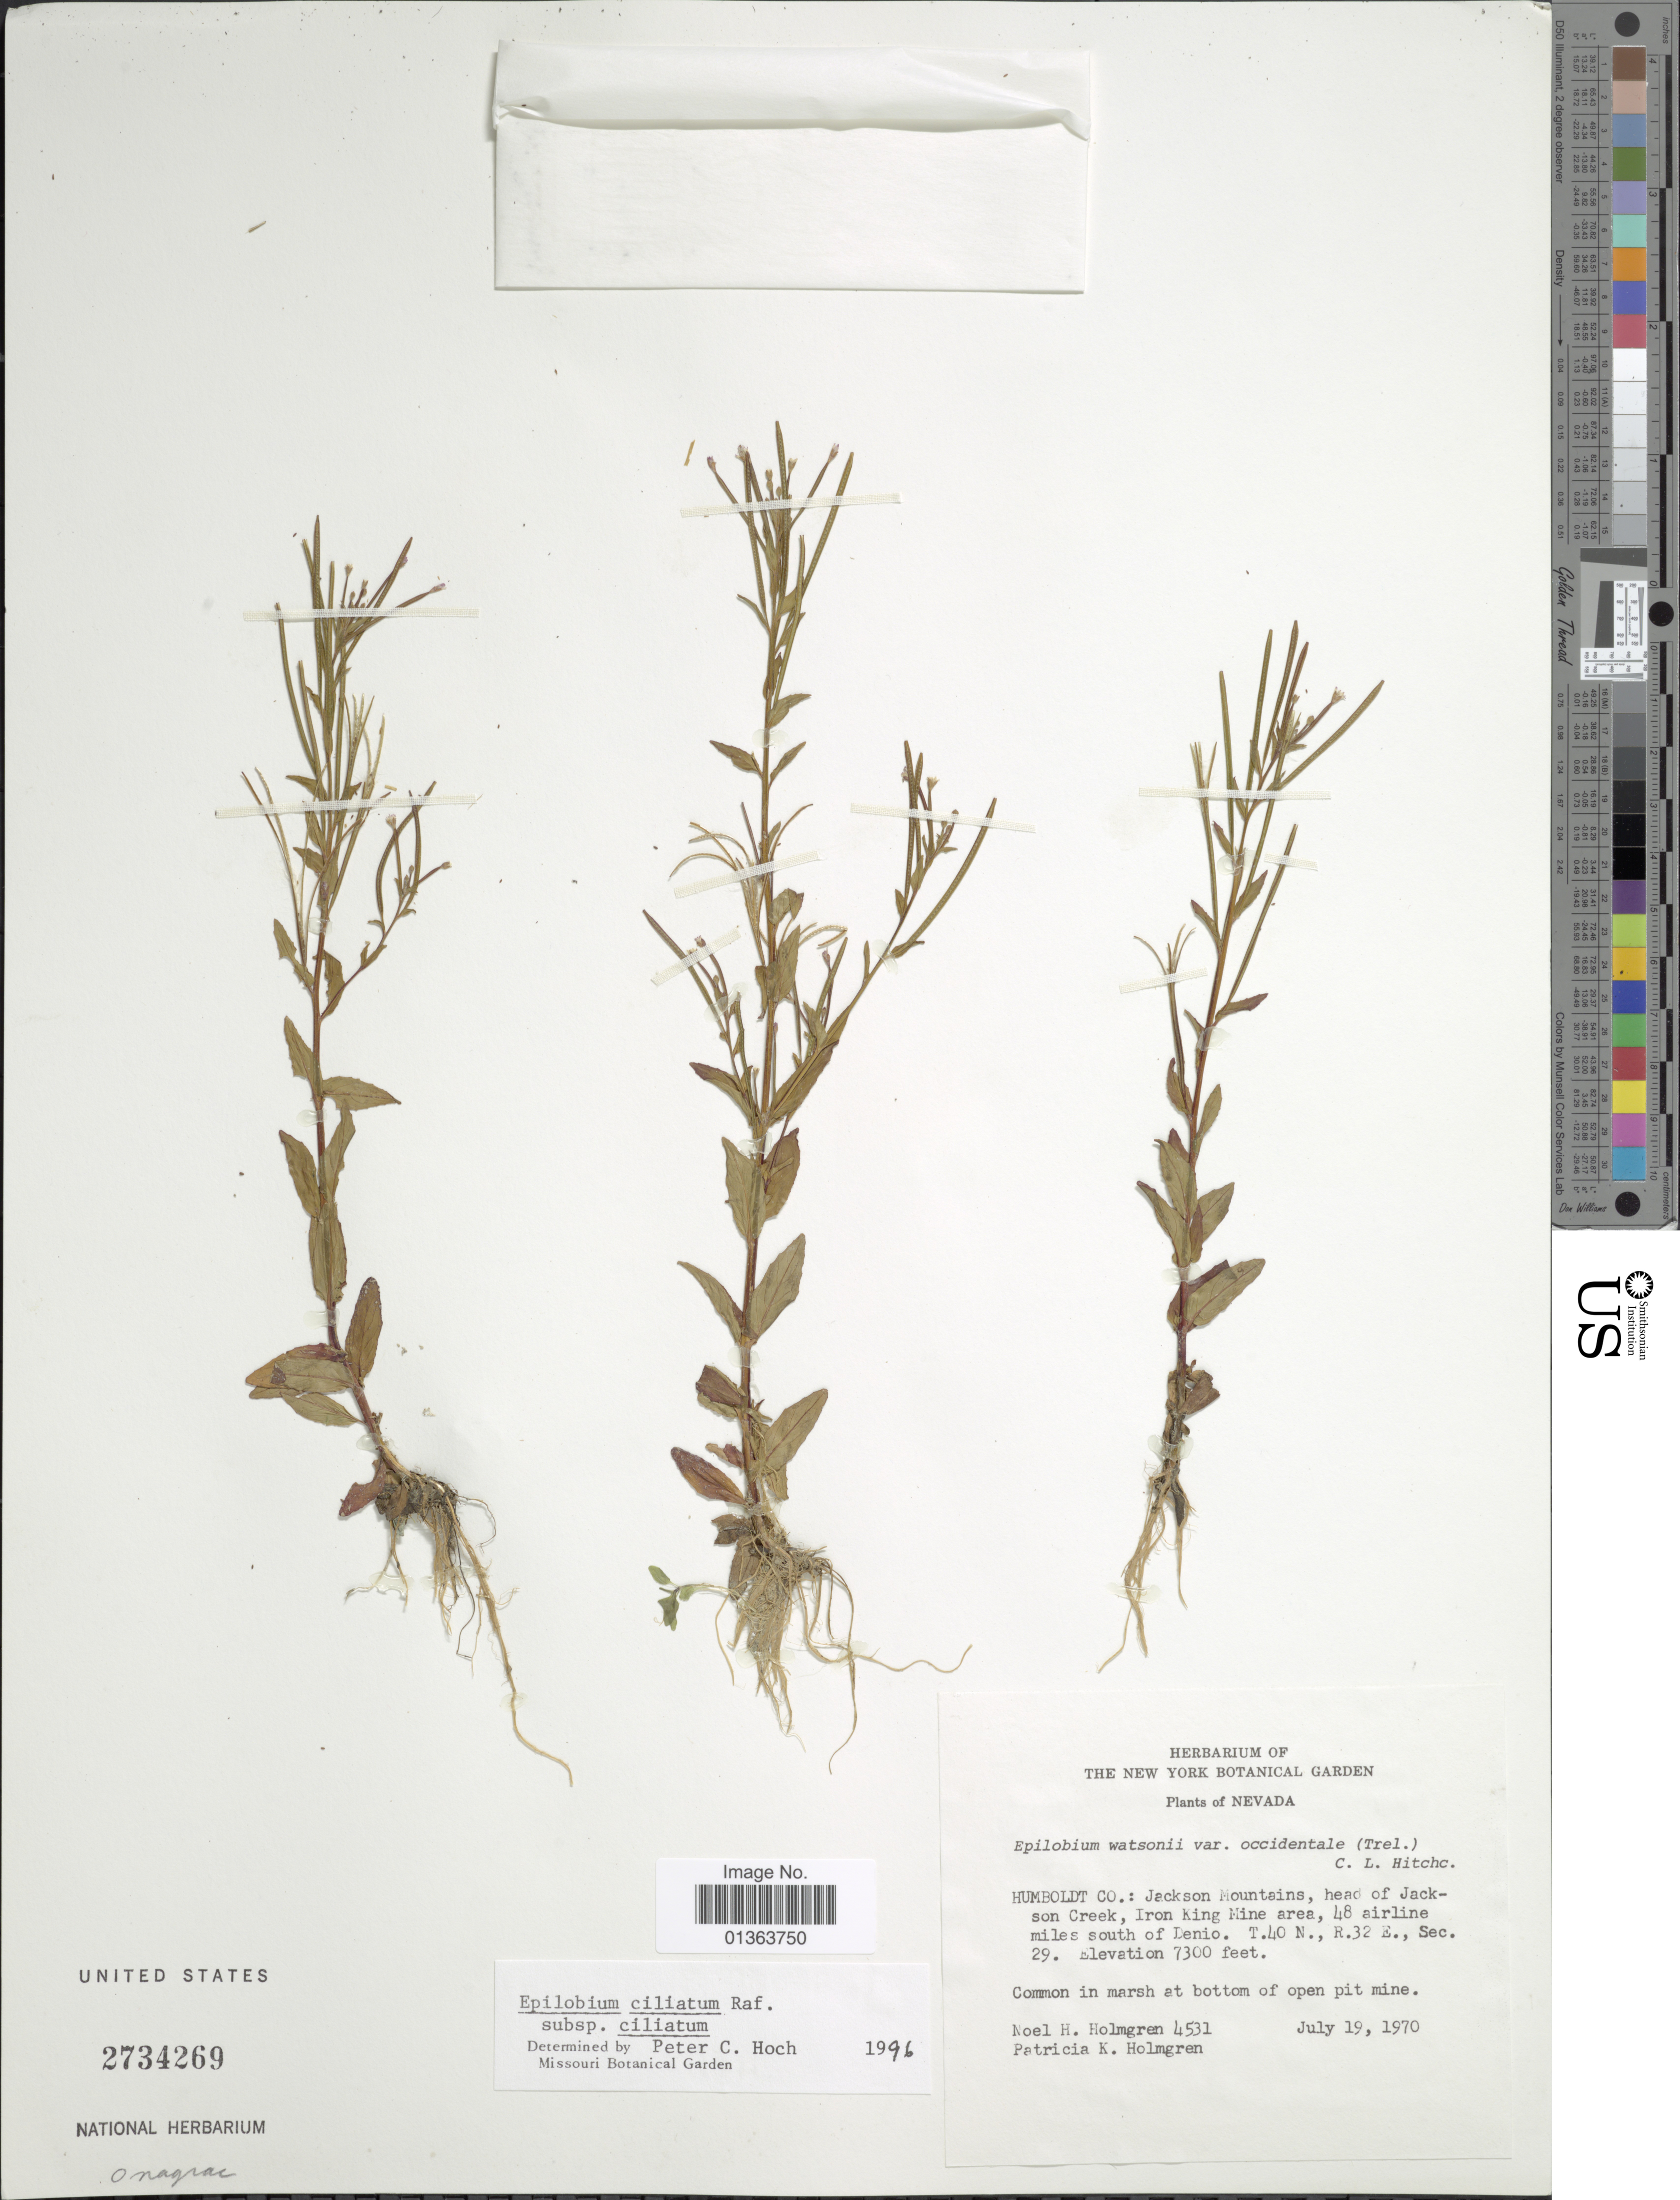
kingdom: Plantae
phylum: Tracheophyta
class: Magnoliopsida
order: Myrtales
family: Onagraceae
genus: Epilobium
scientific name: Epilobium ciliatum subsp. ciliatum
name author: Raf.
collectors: N. H. Holmgren & P. K. Holmgren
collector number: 4531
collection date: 1970-07-19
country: United States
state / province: Nevada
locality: Humboldt Co.: Jackson Mountains, head of Jackson Creek, Iron King Mine area, 48 airline miles south of Denio, T.40N., R32E, Sec. 29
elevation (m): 2225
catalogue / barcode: US 2734269